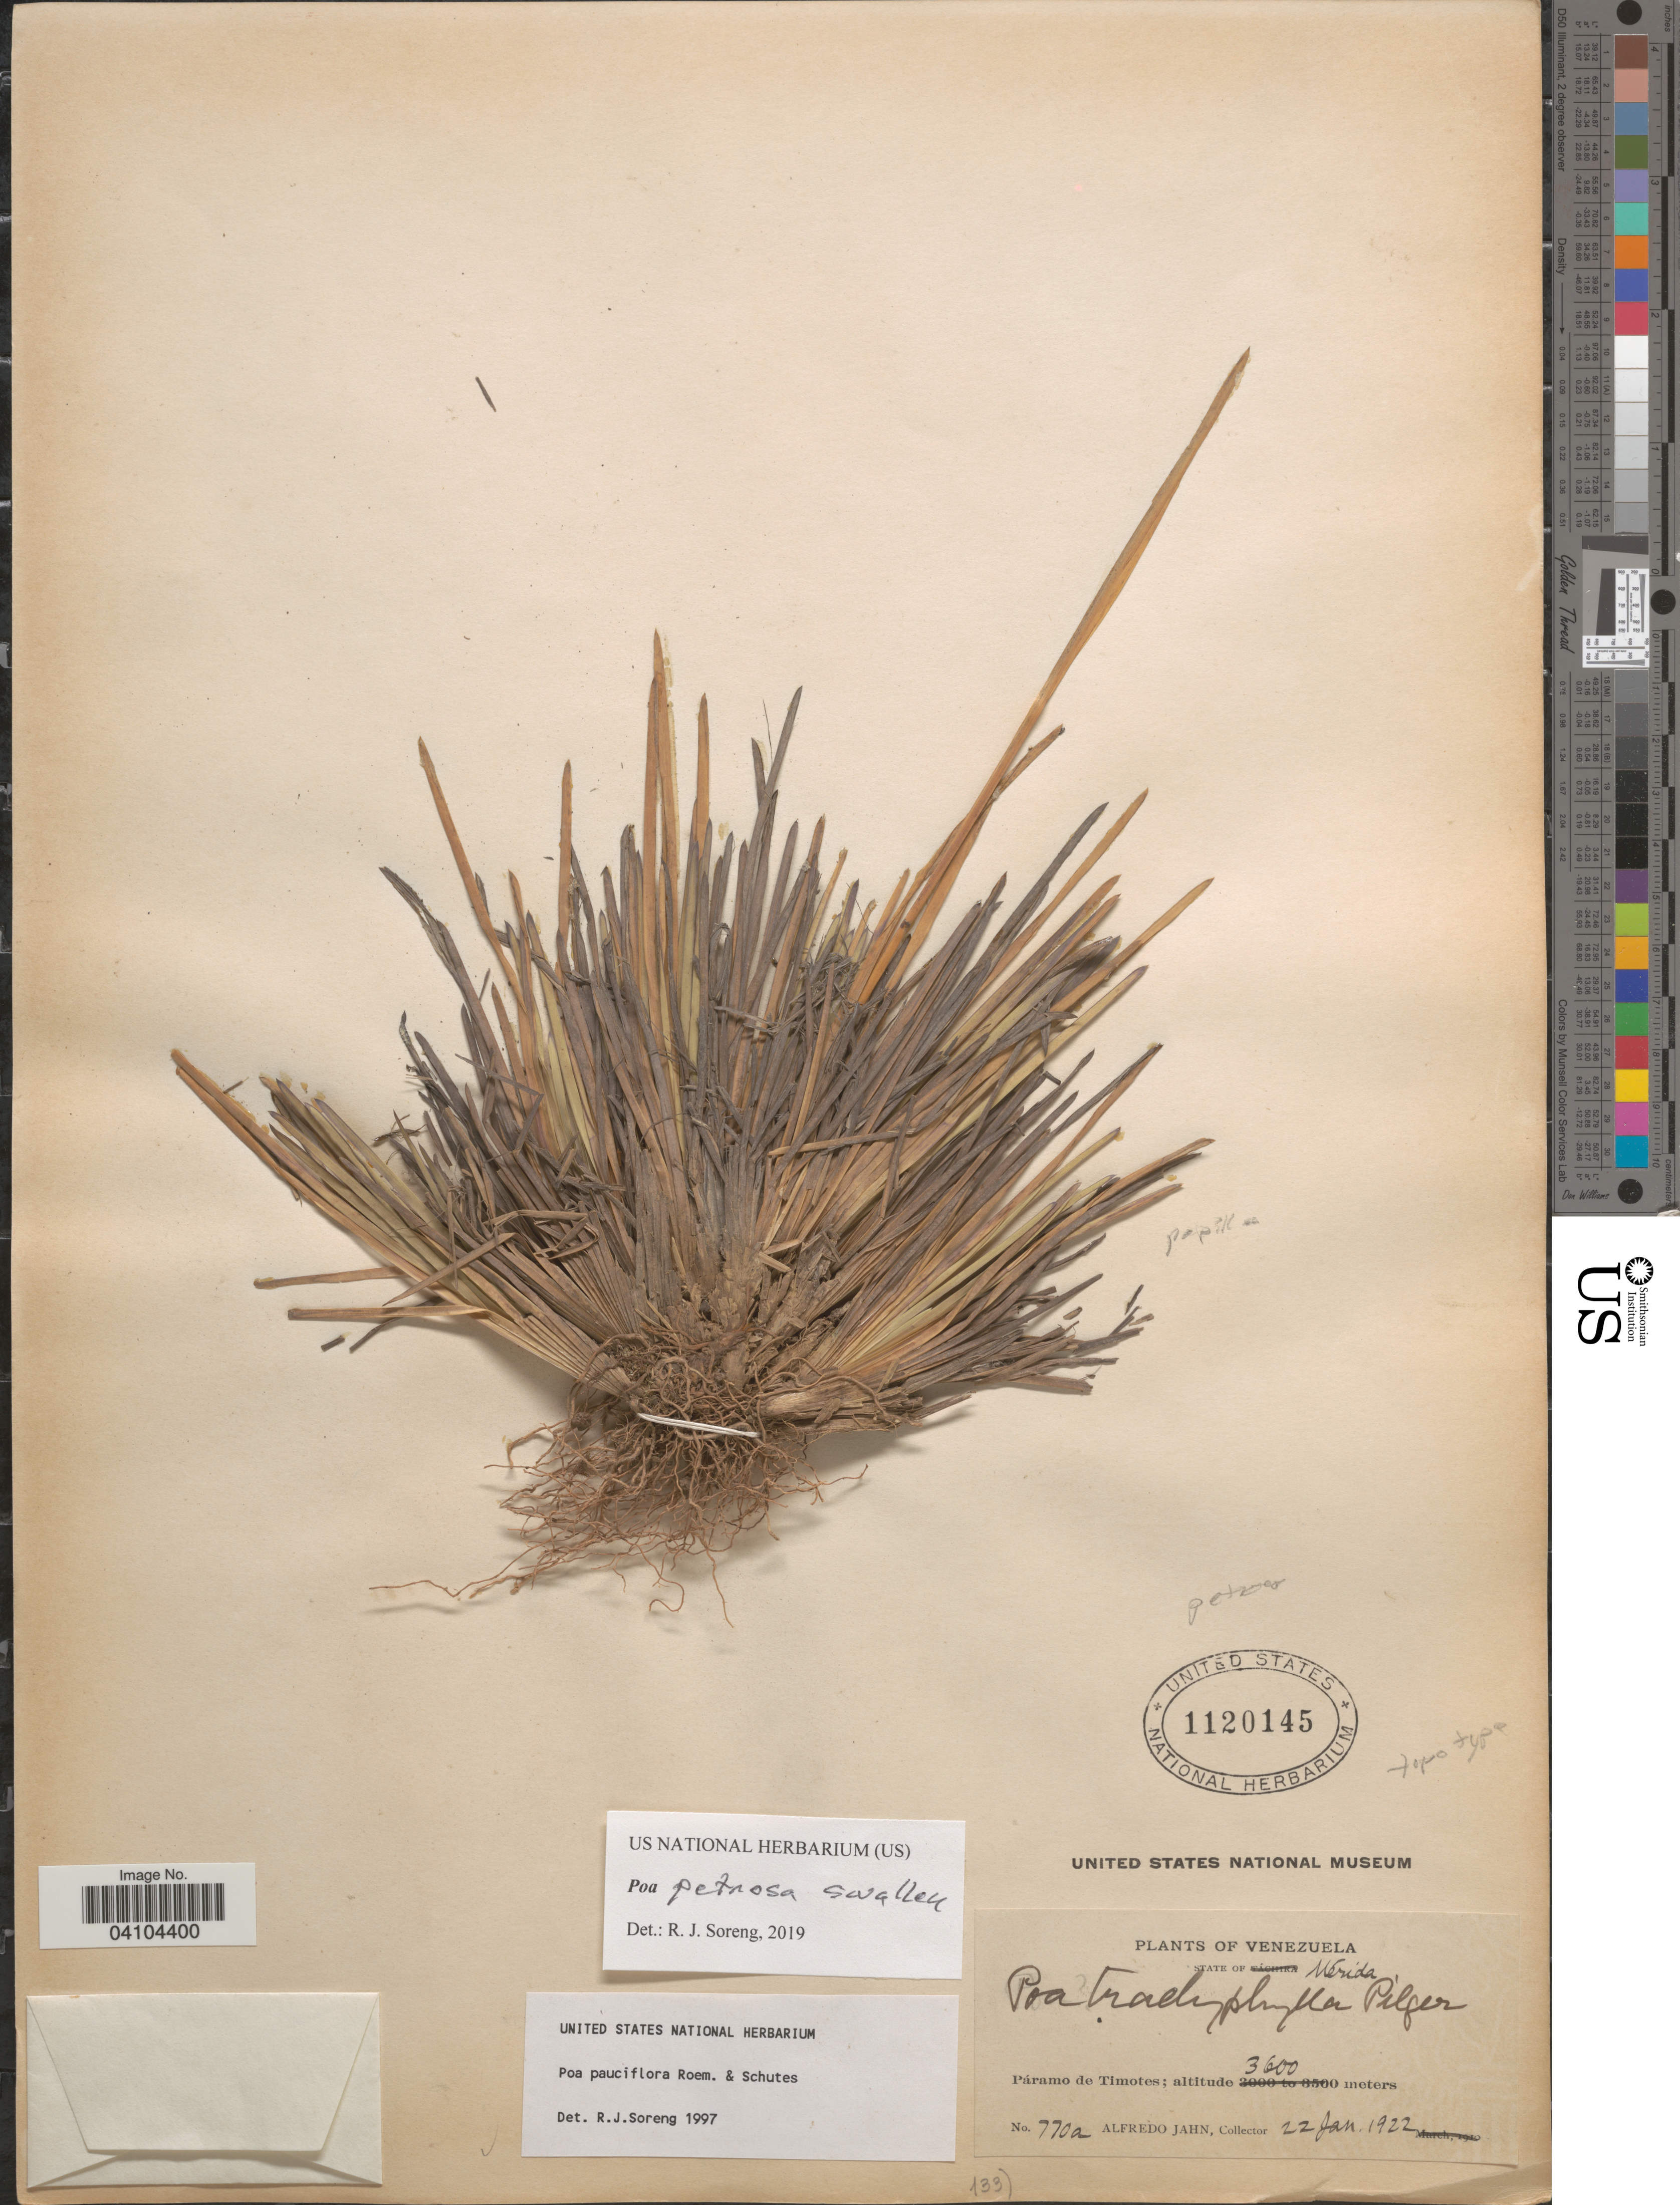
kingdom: Plantae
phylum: Tracheophyta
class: Liliopsida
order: Poales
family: Poaceae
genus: Poa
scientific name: Poa petrosa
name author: Swallen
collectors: A. Jahn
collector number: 770a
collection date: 1922-01-22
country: Venezuela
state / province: Merida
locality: Páramo de Timotes.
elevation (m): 3600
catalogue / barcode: US 1120145